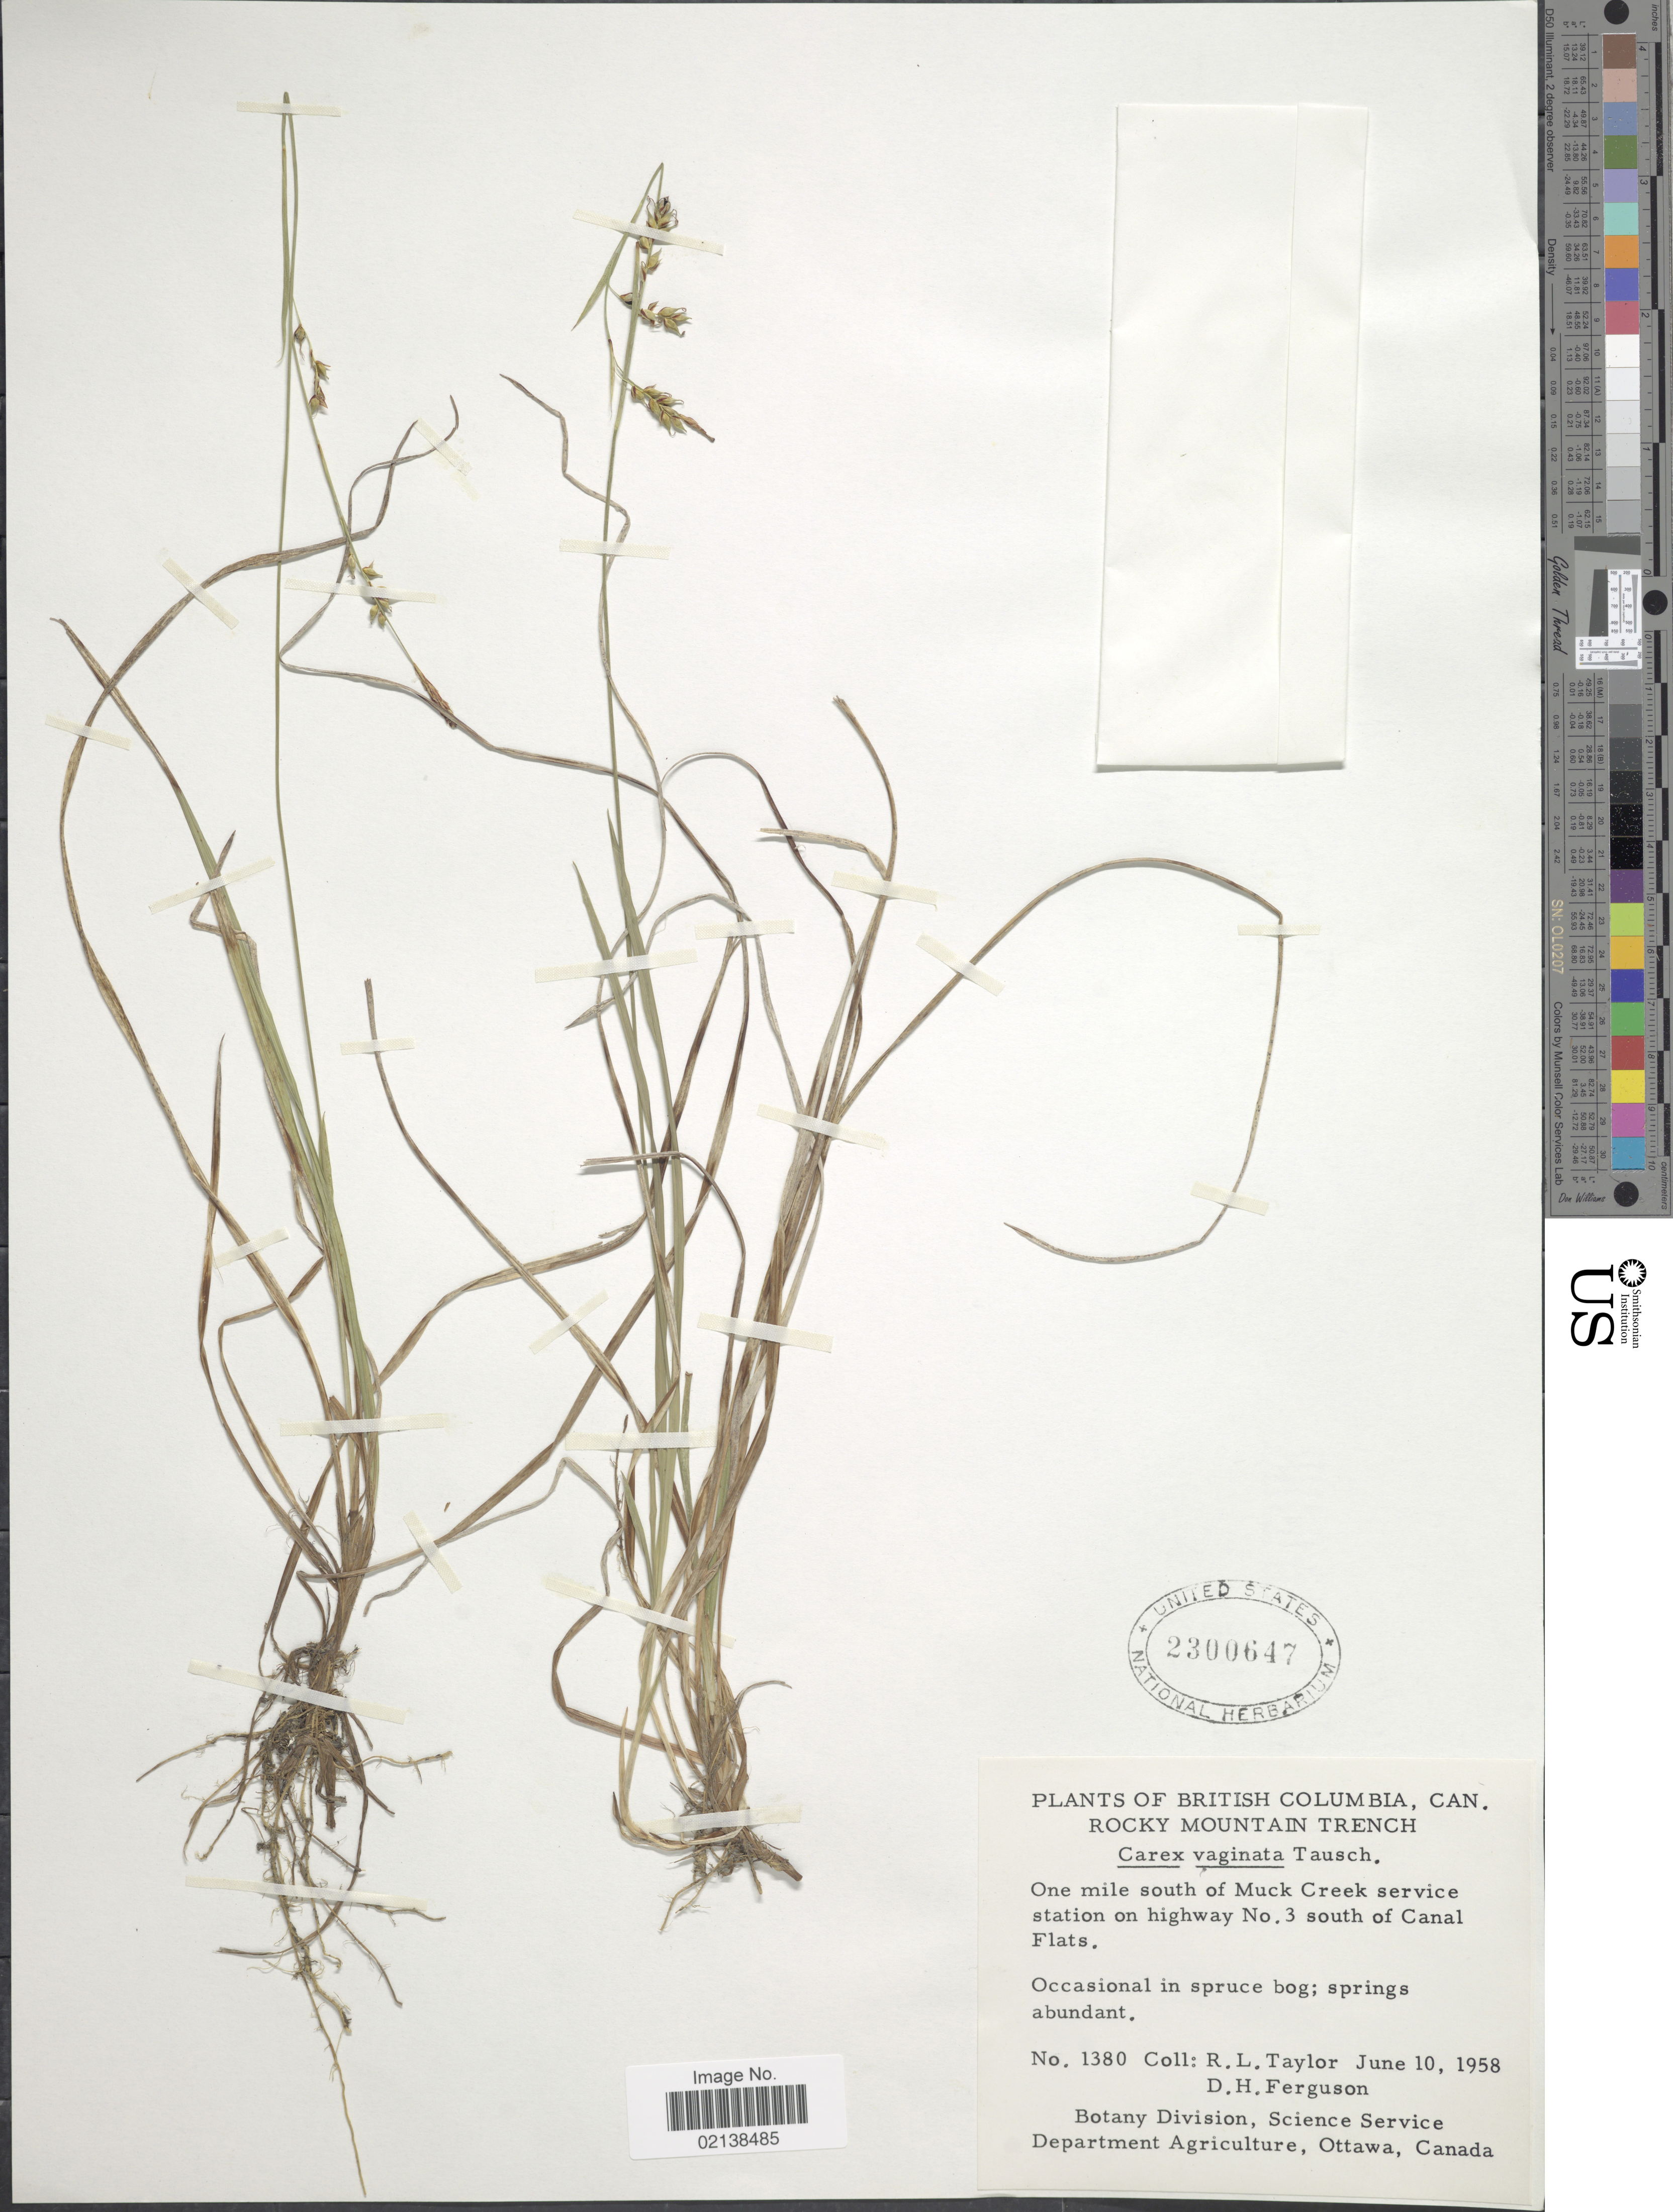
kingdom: Plantae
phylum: Tracheophyta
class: Liliopsida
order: Poales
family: Cyperaceae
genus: Carex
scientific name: Carex vaginata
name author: Tausch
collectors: R. Taylor & D. Ferguson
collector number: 1380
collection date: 1958-06-10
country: Canada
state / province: British Columbia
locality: Rocky Mountain Trench, one mile south of Muck Creek service station on highway No. 3 south of Canal Flats.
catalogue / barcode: US 2300647